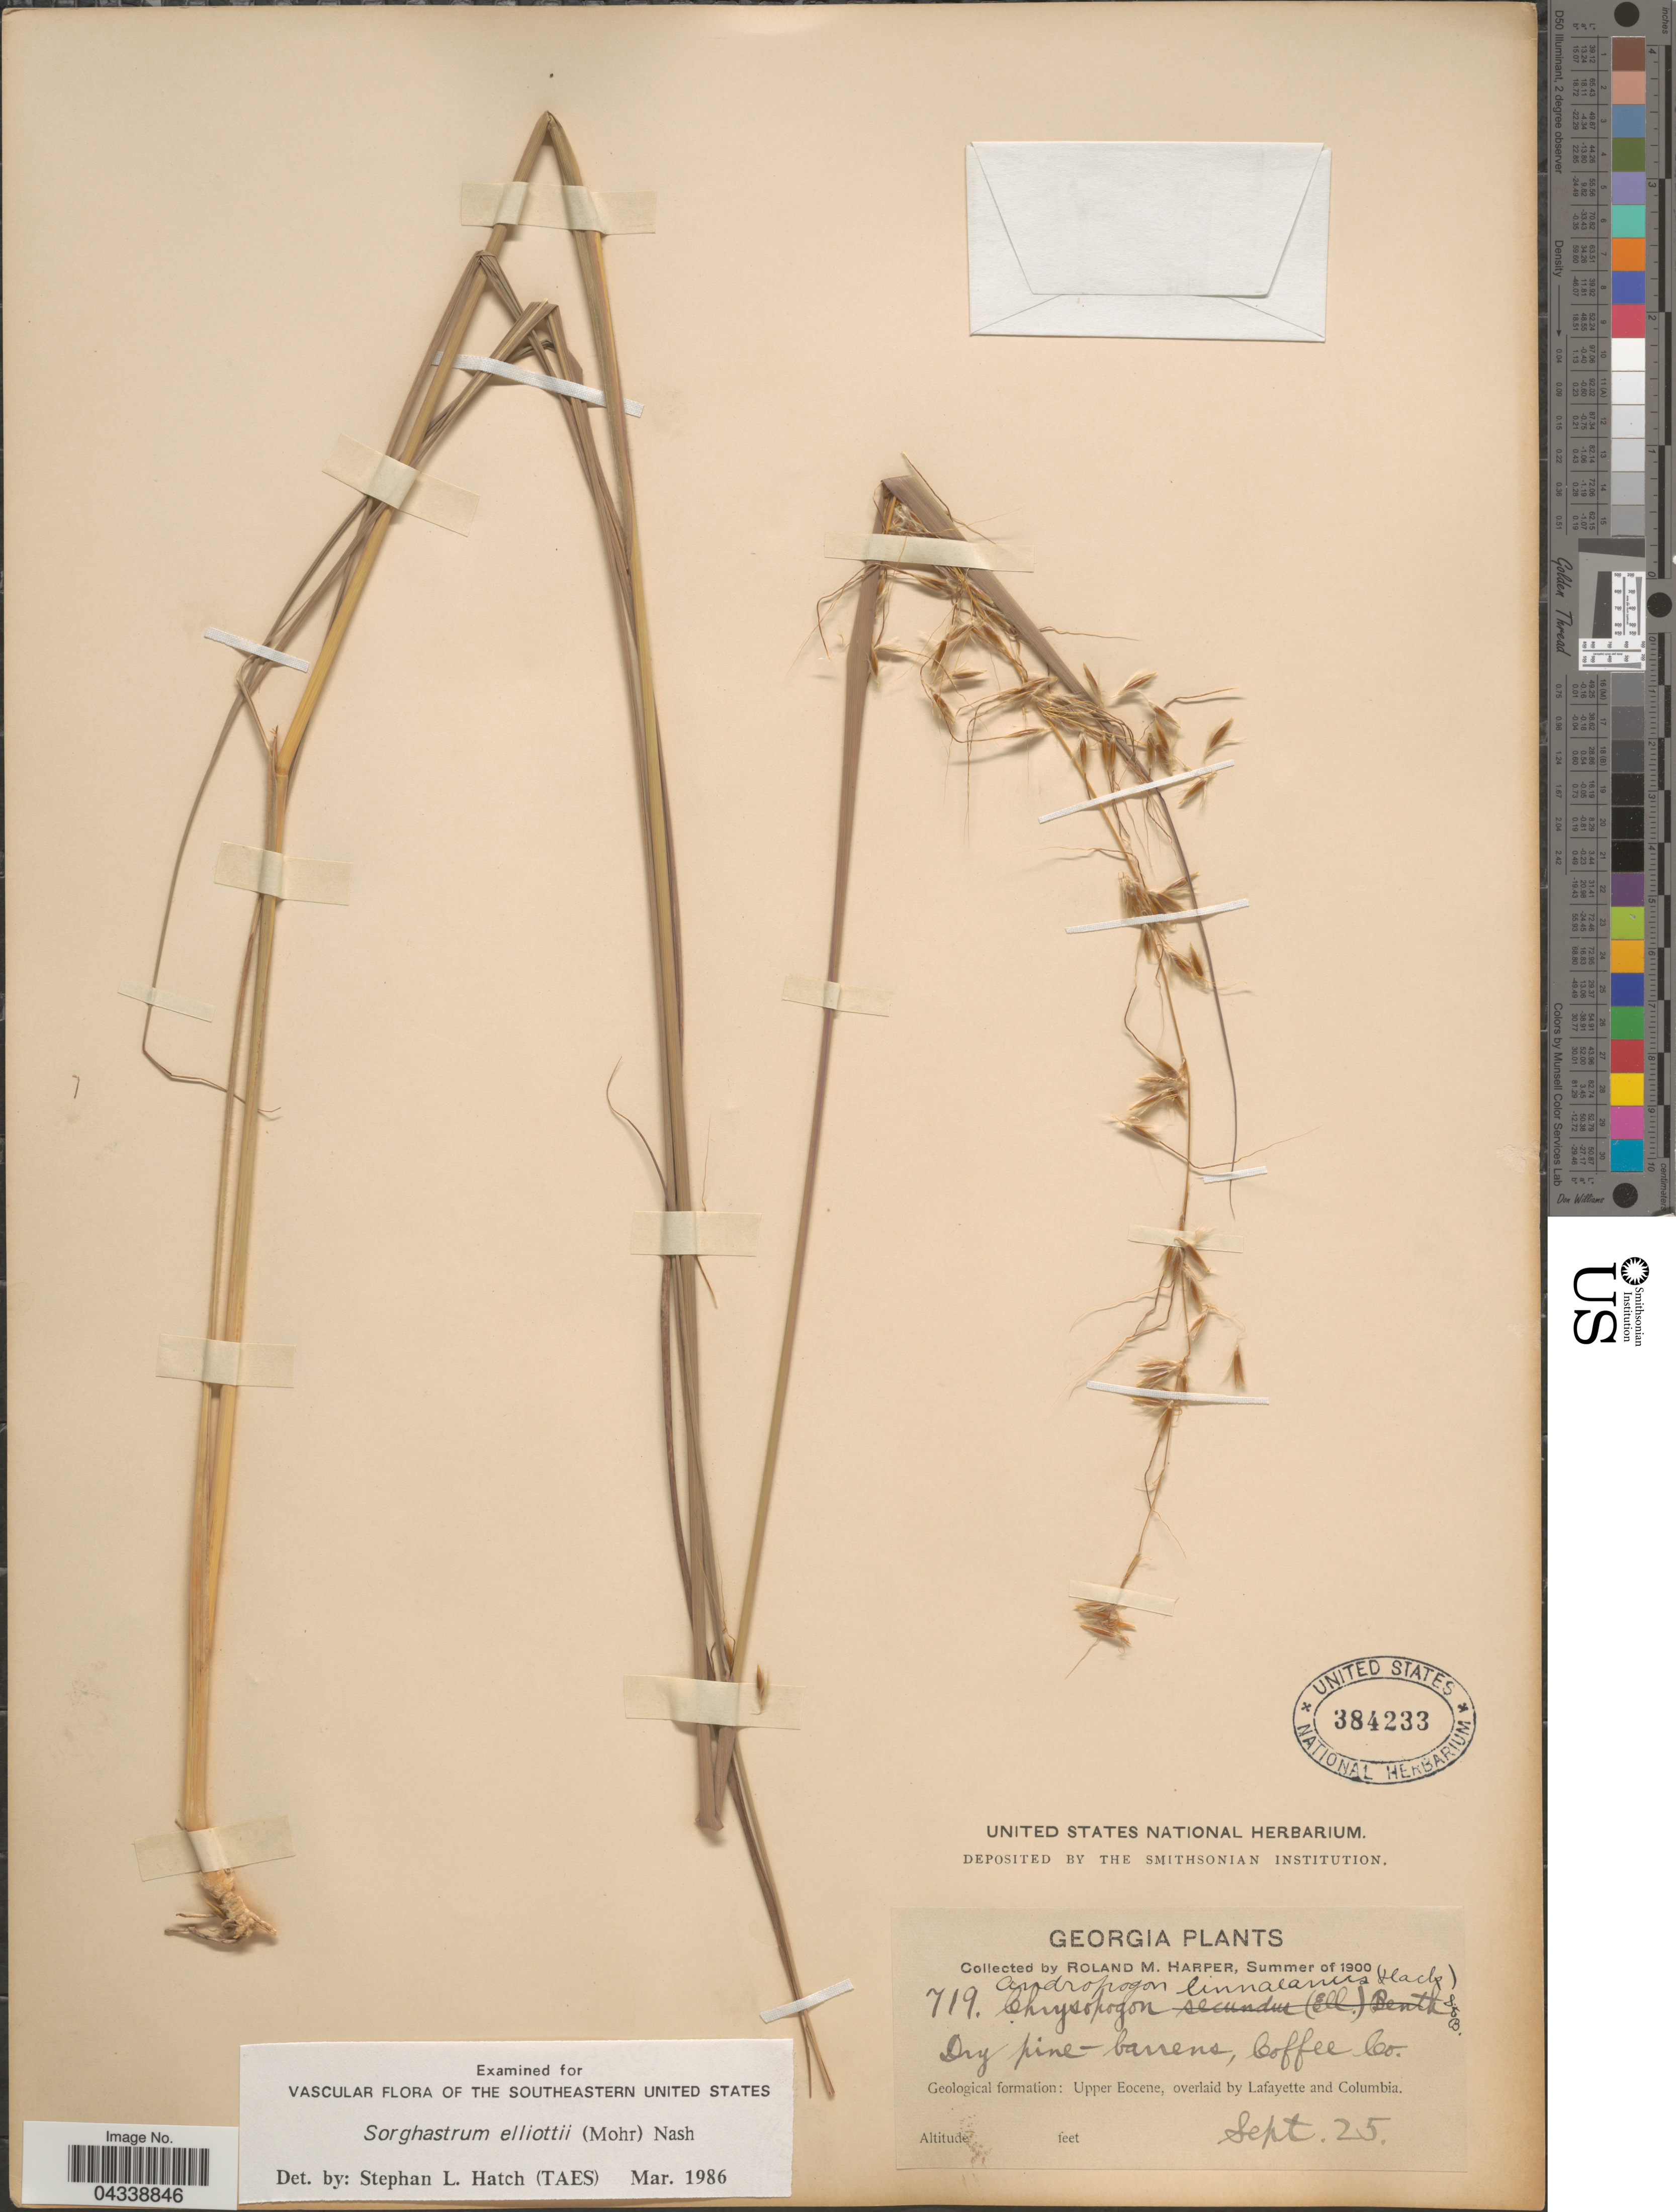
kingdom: Plantae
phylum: Tracheophyta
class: Liliopsida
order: Poales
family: Poaceae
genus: Sorghastrum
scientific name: Sorghastrum elliottii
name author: (C. Mohr) Nash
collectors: R. M. Harper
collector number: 719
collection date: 1900-09-25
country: United States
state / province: Georgia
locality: Coffee Co. Geological formation: Upper Eocene, overlaid by Lafayette and Columbia.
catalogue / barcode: US 384233